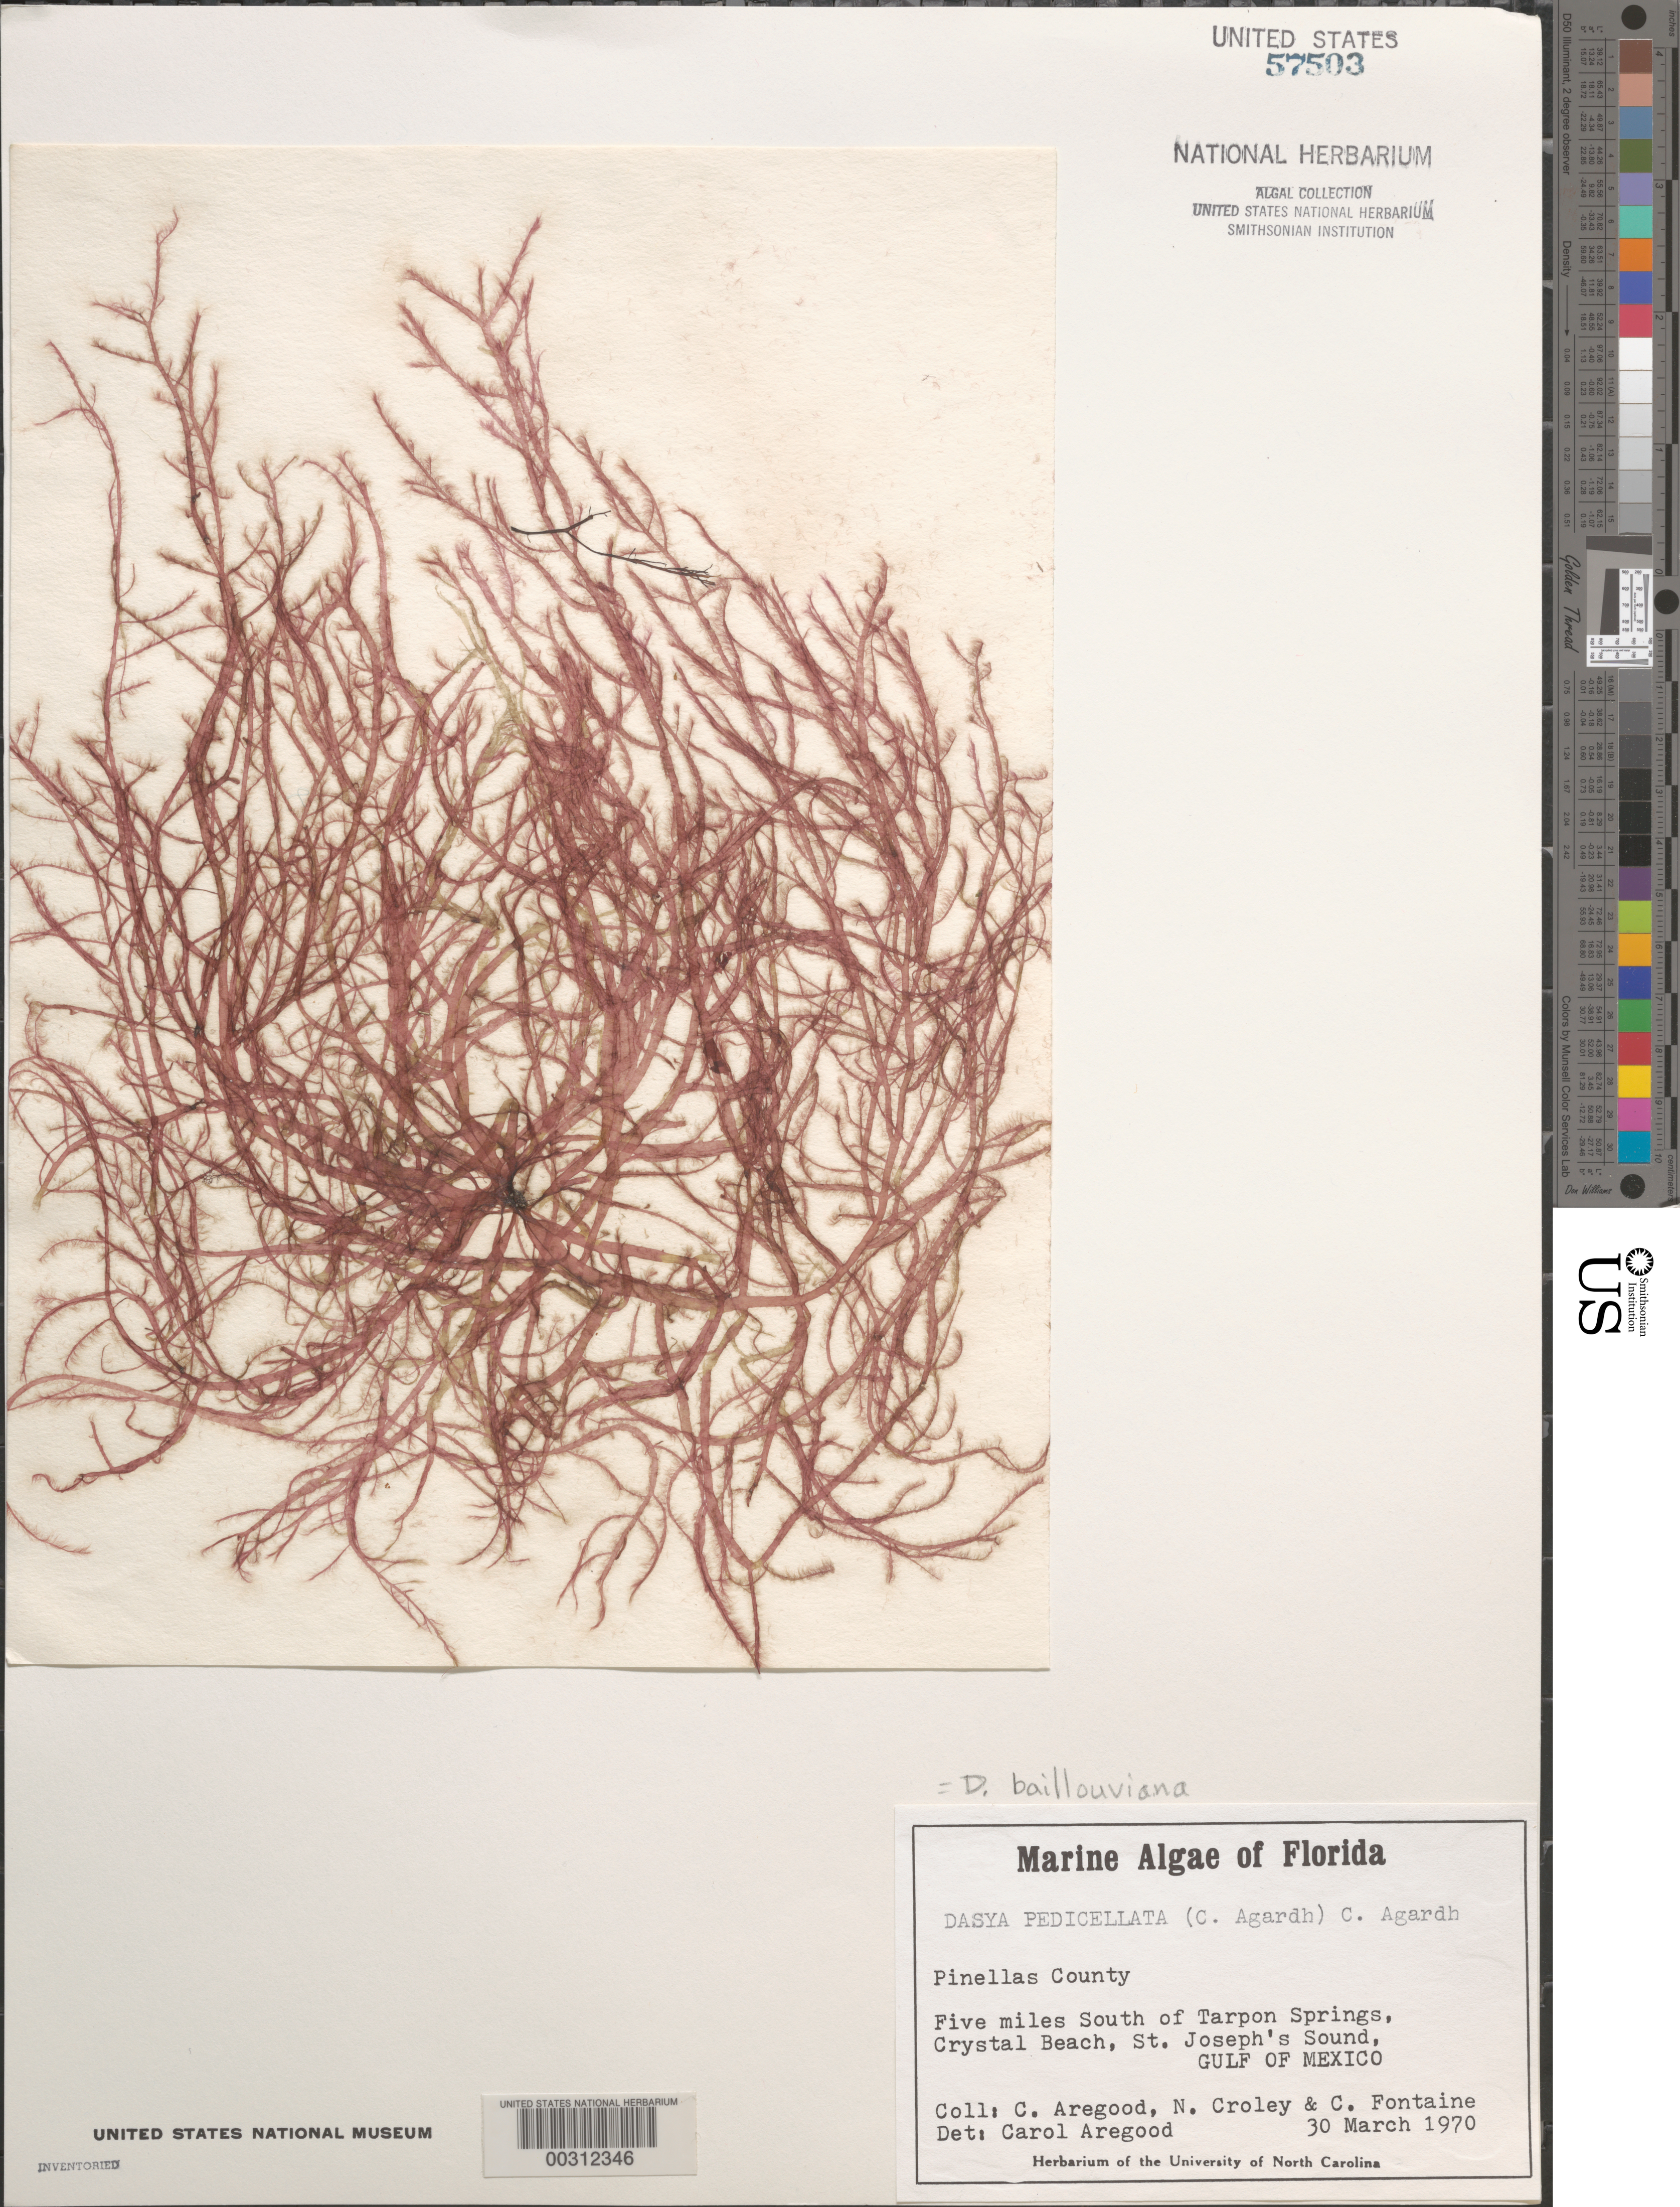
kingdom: Plantae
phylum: Rhodophyta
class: Florideophyceae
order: Ceramiales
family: Dasyaceae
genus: Dasya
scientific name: Dasya pedicellata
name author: (C. Agardh) C. Agardh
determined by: Algae name updating Project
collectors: C. Aregood, N. Croley & C. Fontaine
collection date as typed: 30 Mar 1970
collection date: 1970-03-30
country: United States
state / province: Florida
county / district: Pinellas County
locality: Crystal Beach, 5 miles south of Tarpon Springs, St. Joseph Sound, Gulf of Mexico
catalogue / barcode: US 57503